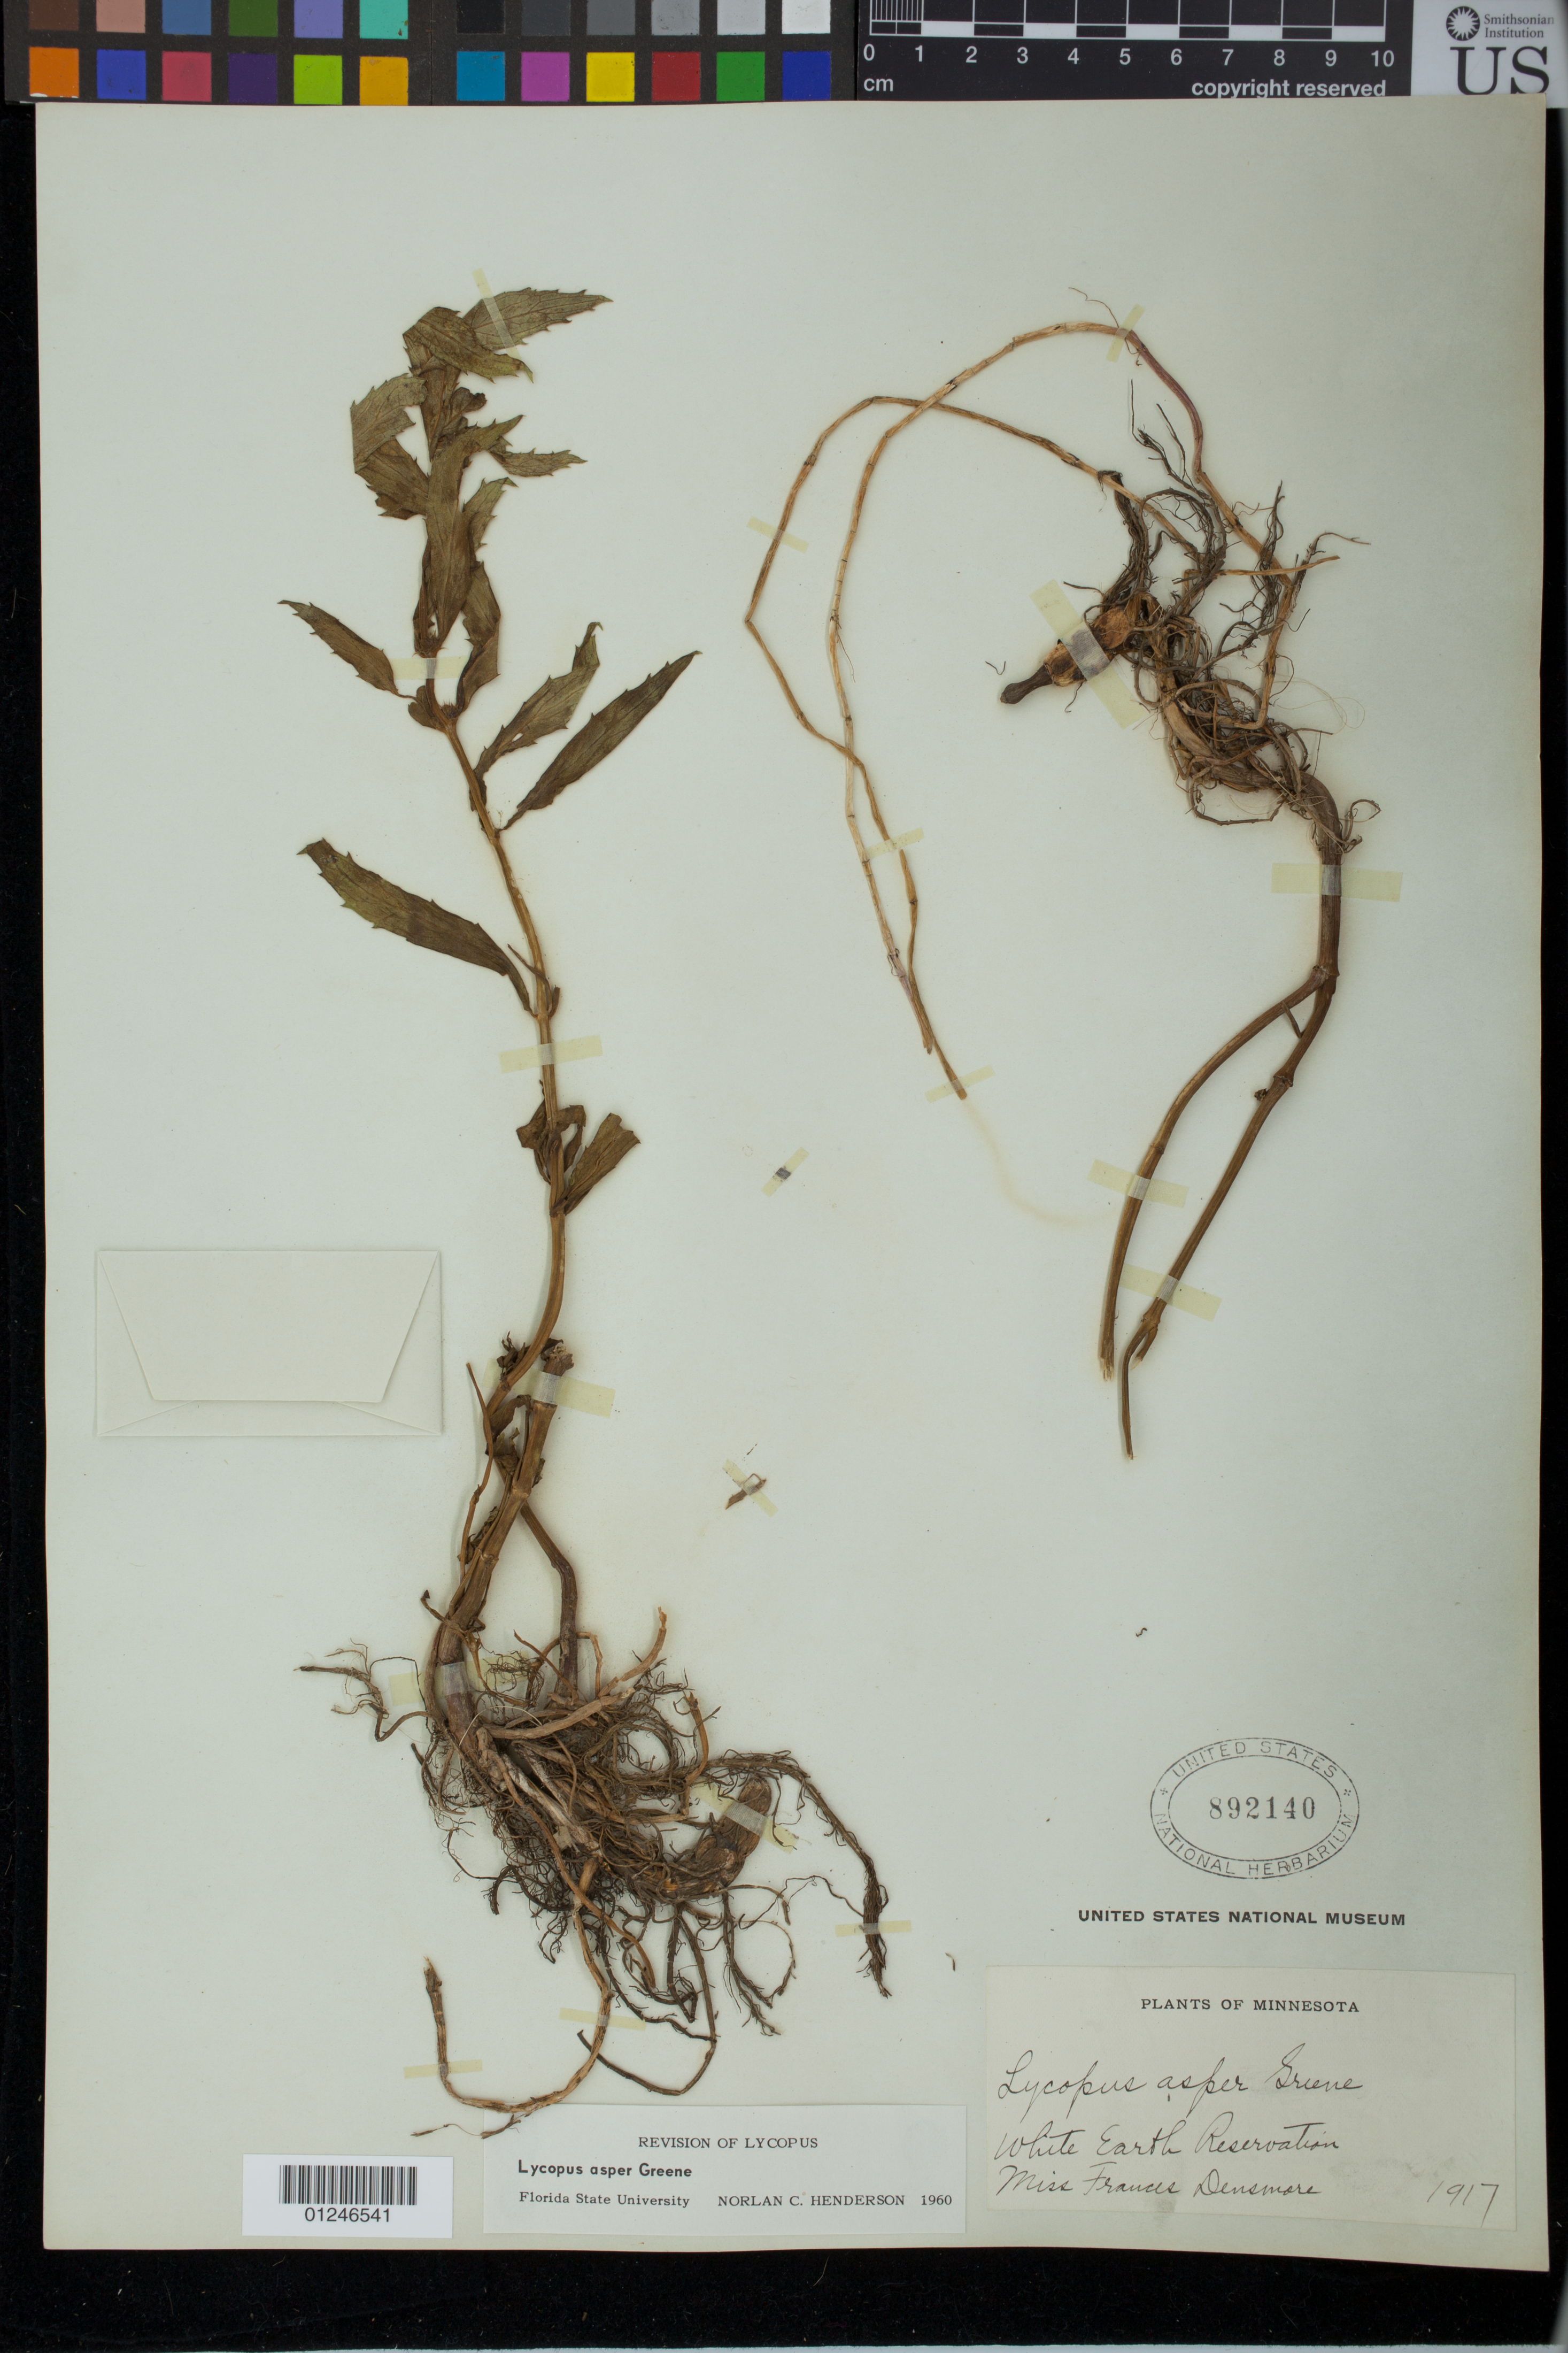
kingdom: Plantae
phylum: Tracheophyta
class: Magnoliopsida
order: Lamiales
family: Lamiaceae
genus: Lycopus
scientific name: Lycopus asper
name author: Greene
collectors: F. Densmore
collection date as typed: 1917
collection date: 1917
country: United States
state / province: Minnesota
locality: White earth reservation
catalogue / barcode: US 892140